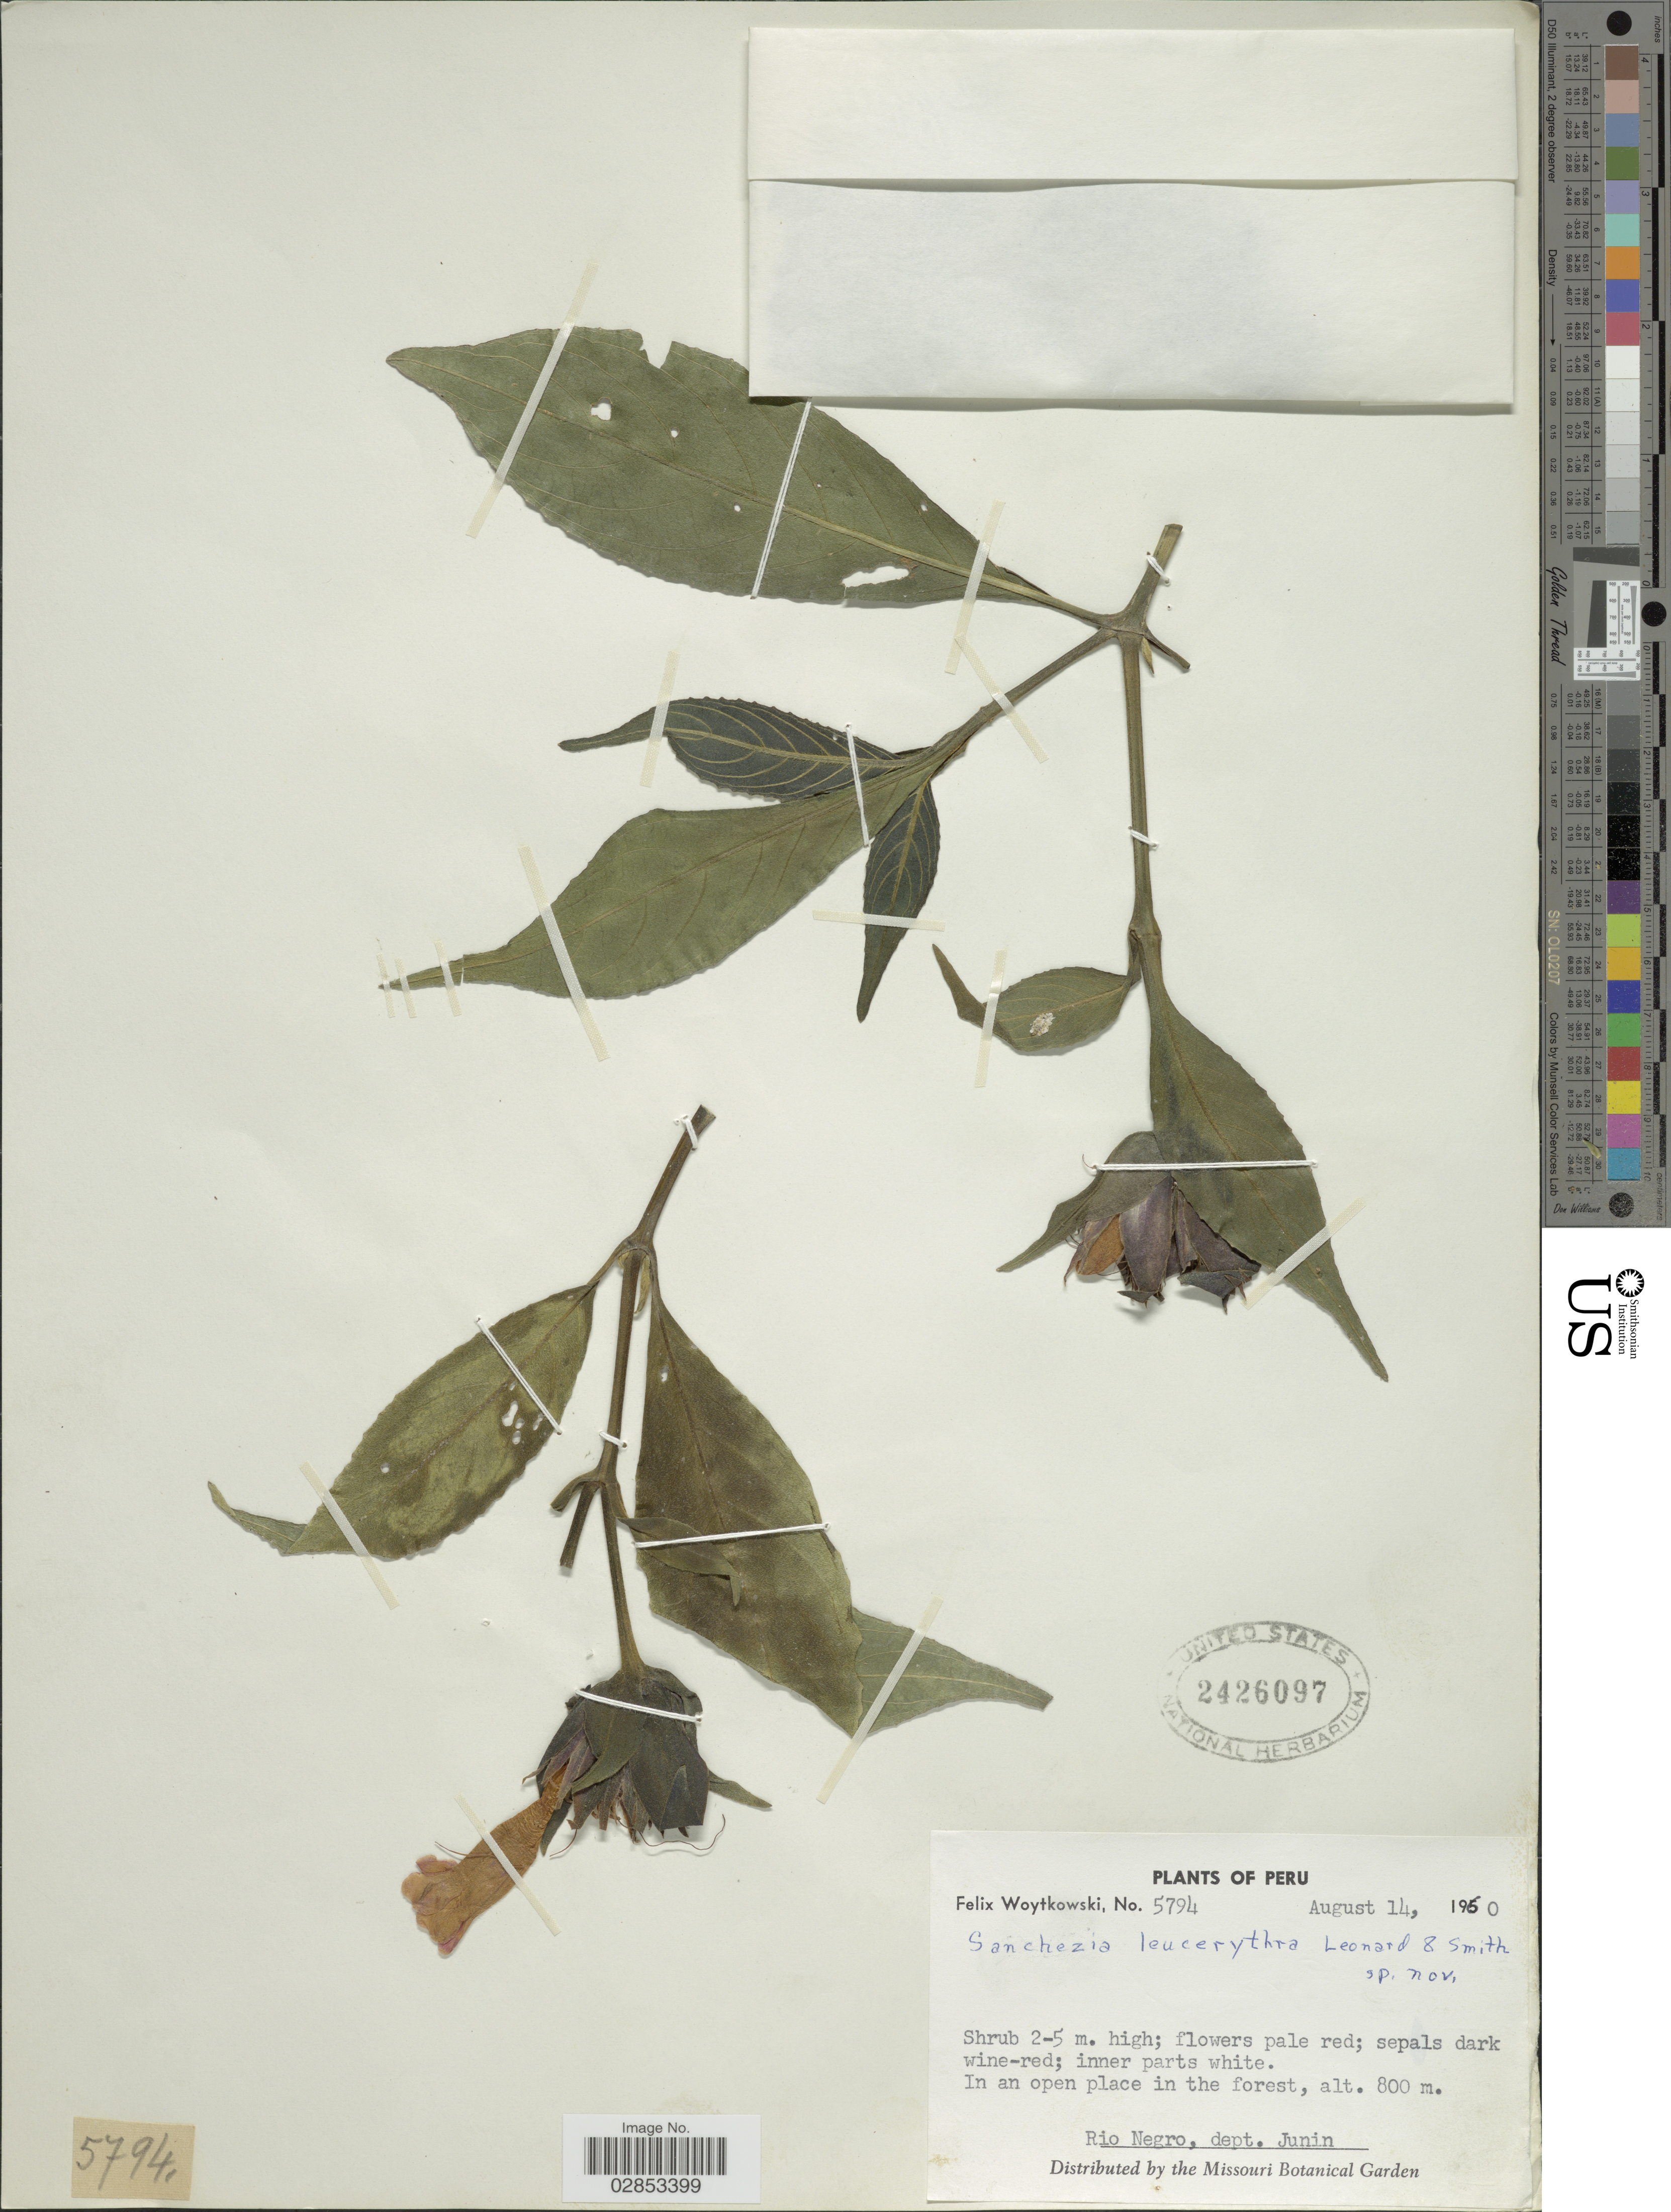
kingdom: Plantae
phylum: Tracheophyta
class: Magnoliopsida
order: Lamiales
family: Acanthaceae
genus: Suessenguthia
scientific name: Suessenguthia trochilophila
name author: Merxm.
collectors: F. Woytkowski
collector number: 5794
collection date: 1960-08-14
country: Peru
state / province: Junín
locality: In an open place in the forest. Rio Negro, dept. Junin.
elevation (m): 800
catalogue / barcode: US 2426097